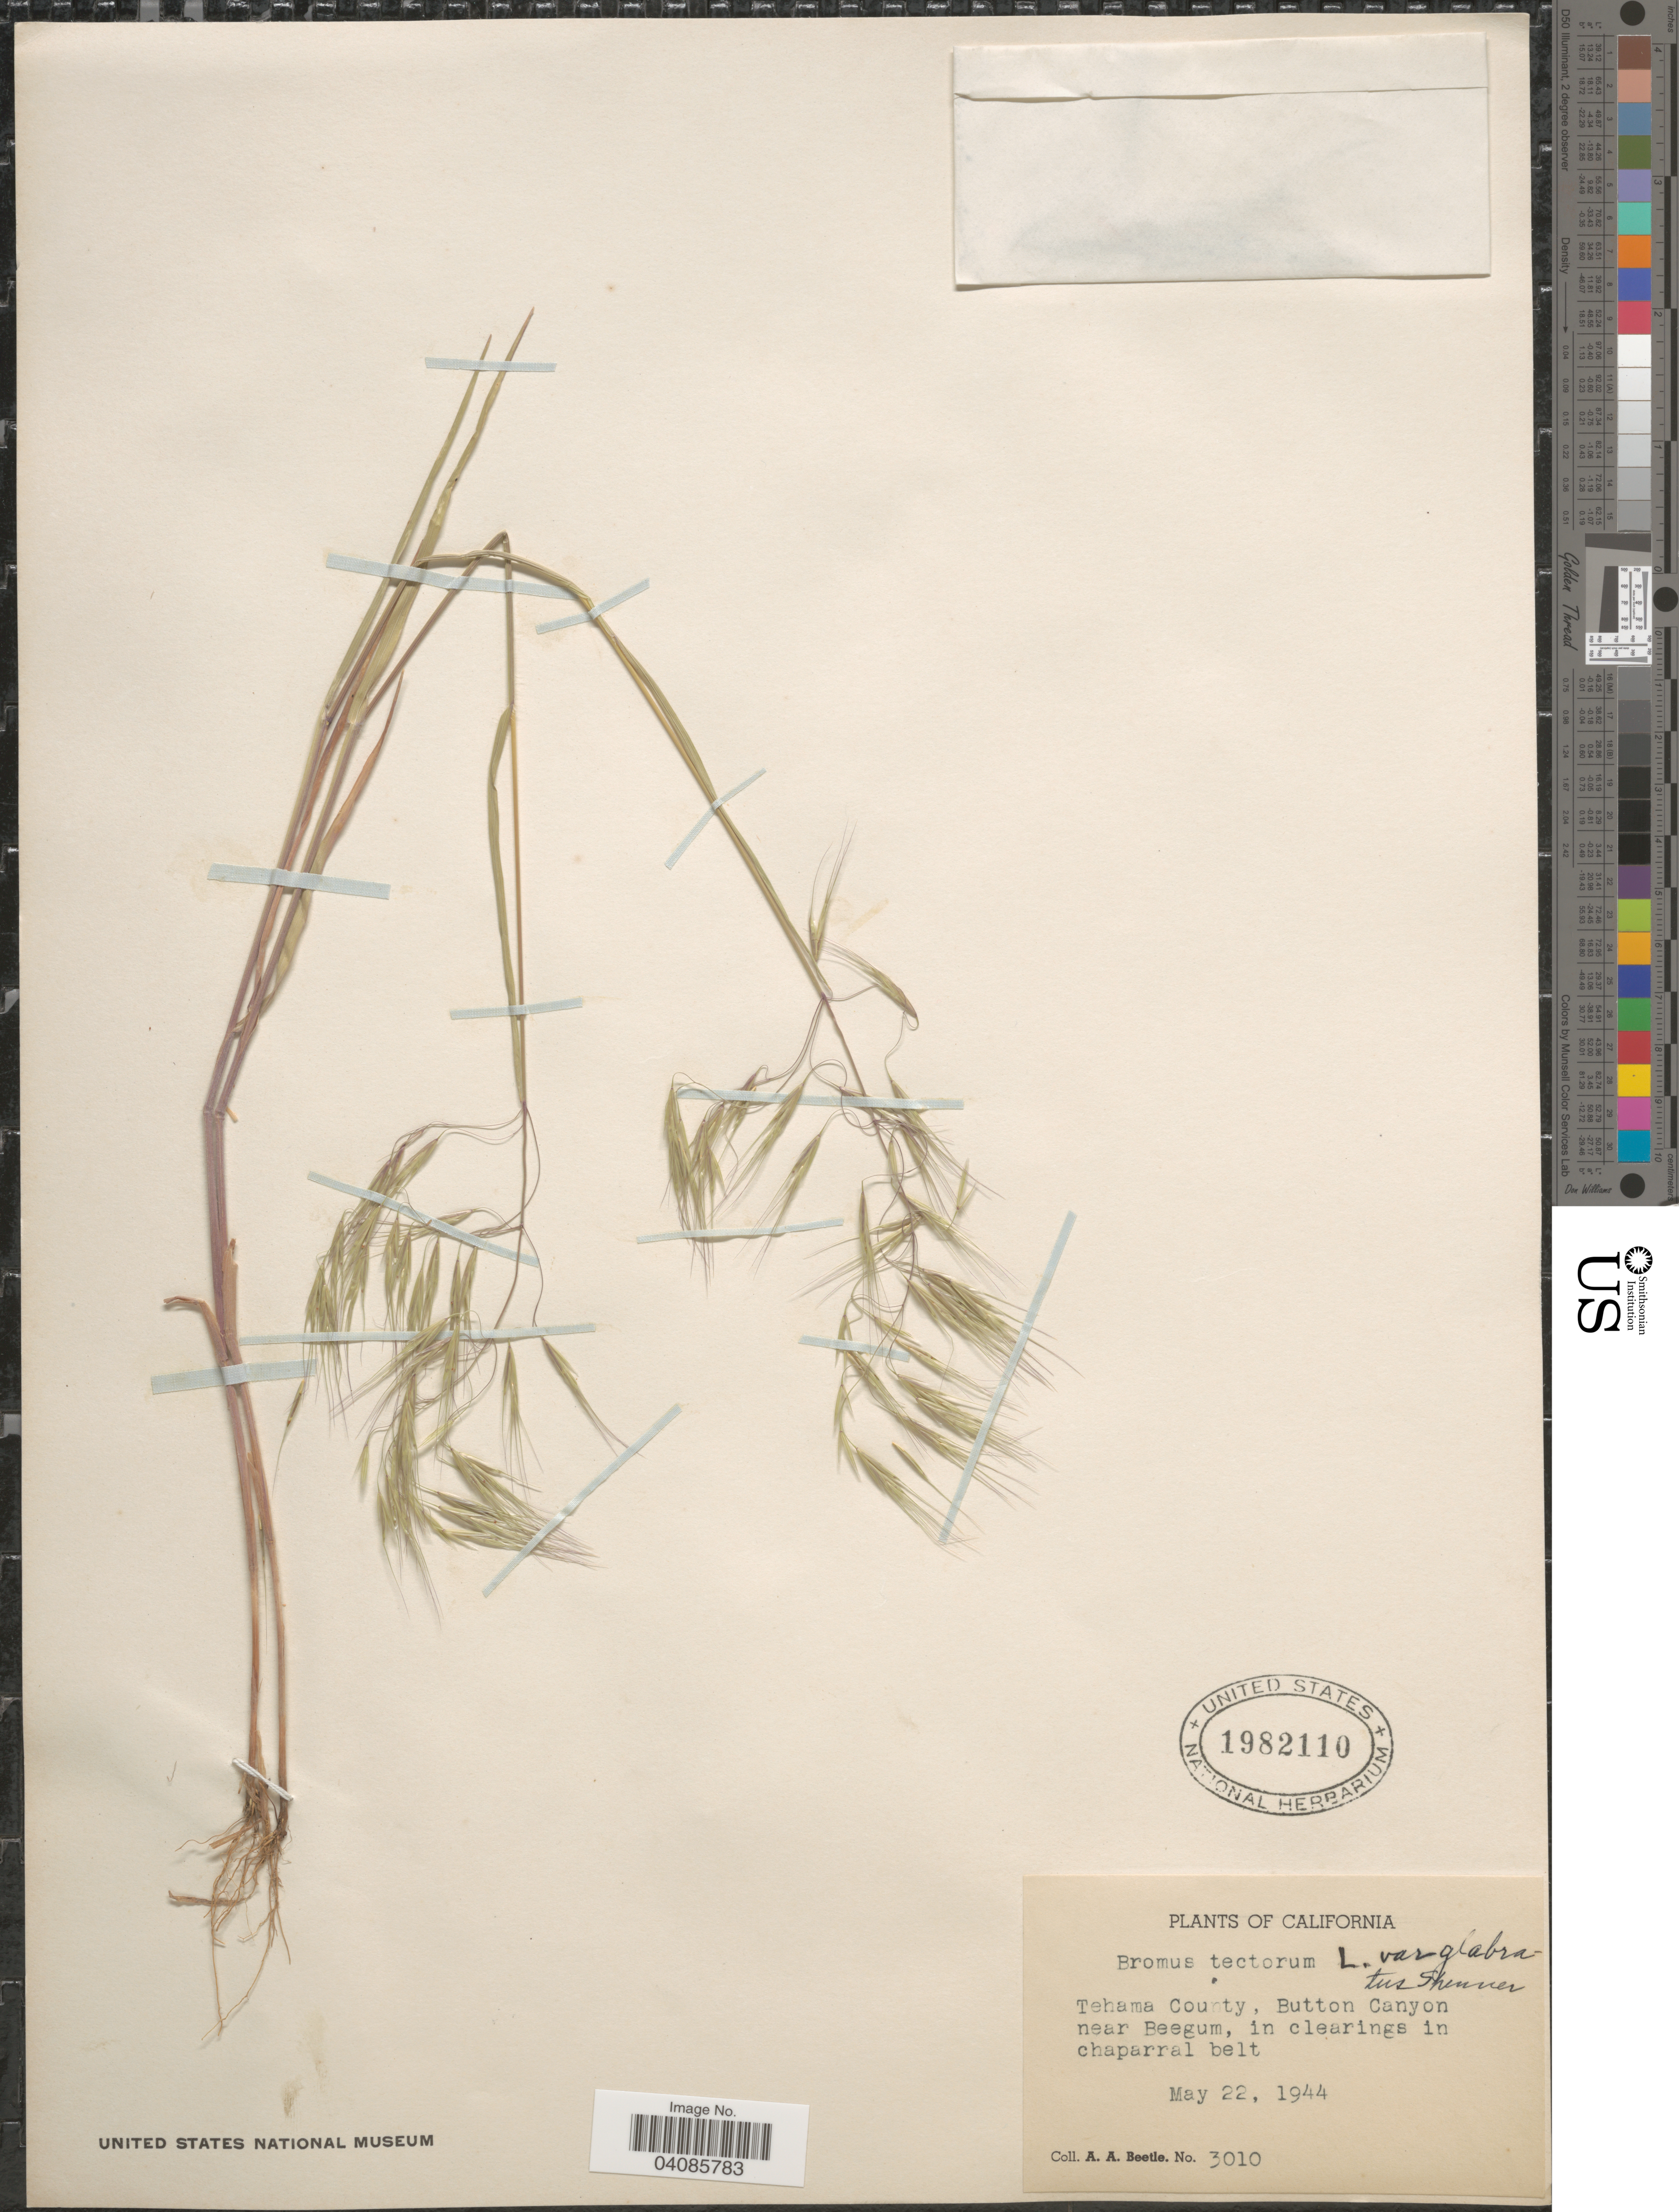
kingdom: Plantae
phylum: Tracheophyta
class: Liliopsida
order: Poales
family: Poaceae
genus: Bromus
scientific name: Bromus tectorum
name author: L.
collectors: A. A. Beetle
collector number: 3010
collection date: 1944-05-22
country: United States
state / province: California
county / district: Tehama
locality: Tehama County, Button Canyon near Beegum, in clearings in chaparral belt.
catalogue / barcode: US 1982110